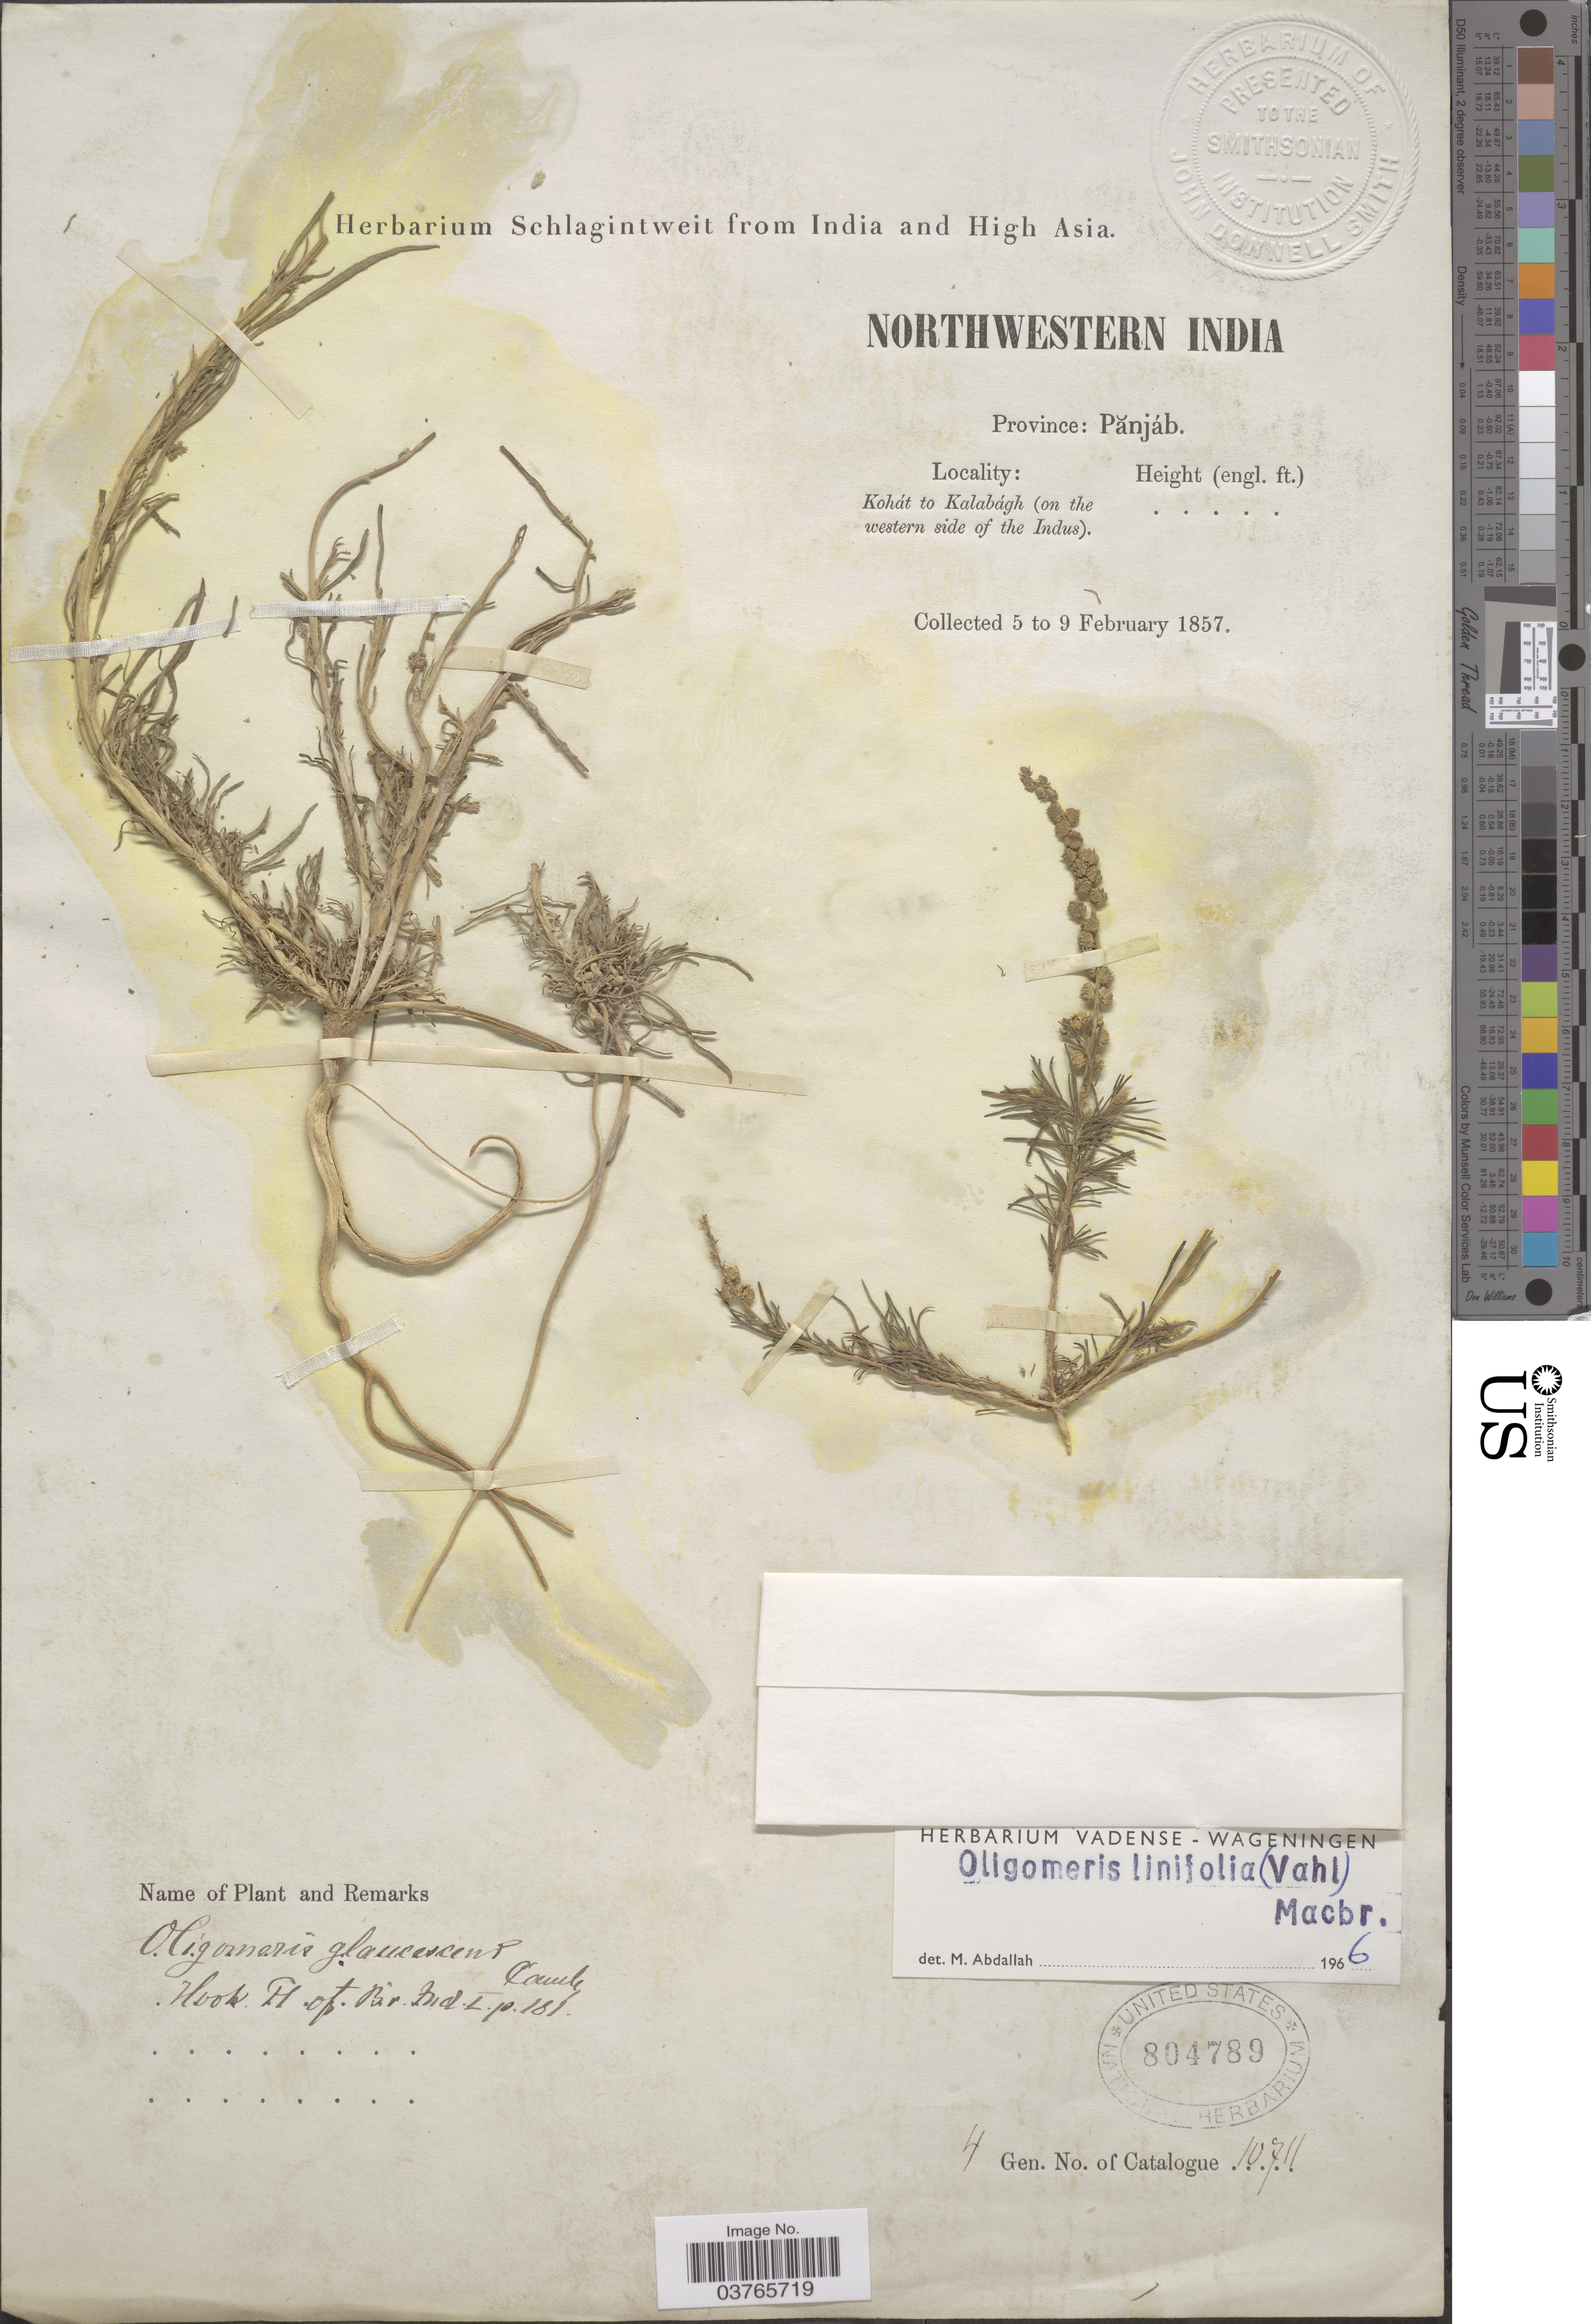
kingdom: Plantae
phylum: Tracheophyta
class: Magnoliopsida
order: Brassicales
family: Resedaceae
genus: Oligomeris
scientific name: Oligomeris linifolia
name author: (Vahl) J.F. Macbr.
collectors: ex herb. Schlagintweit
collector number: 10711?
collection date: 1857-02-05/1857-02-09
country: India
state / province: Punjab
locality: Northwestern India. Province: Pănjáb. Kohát to Kalabágh (on the western side of Indus).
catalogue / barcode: US 804789